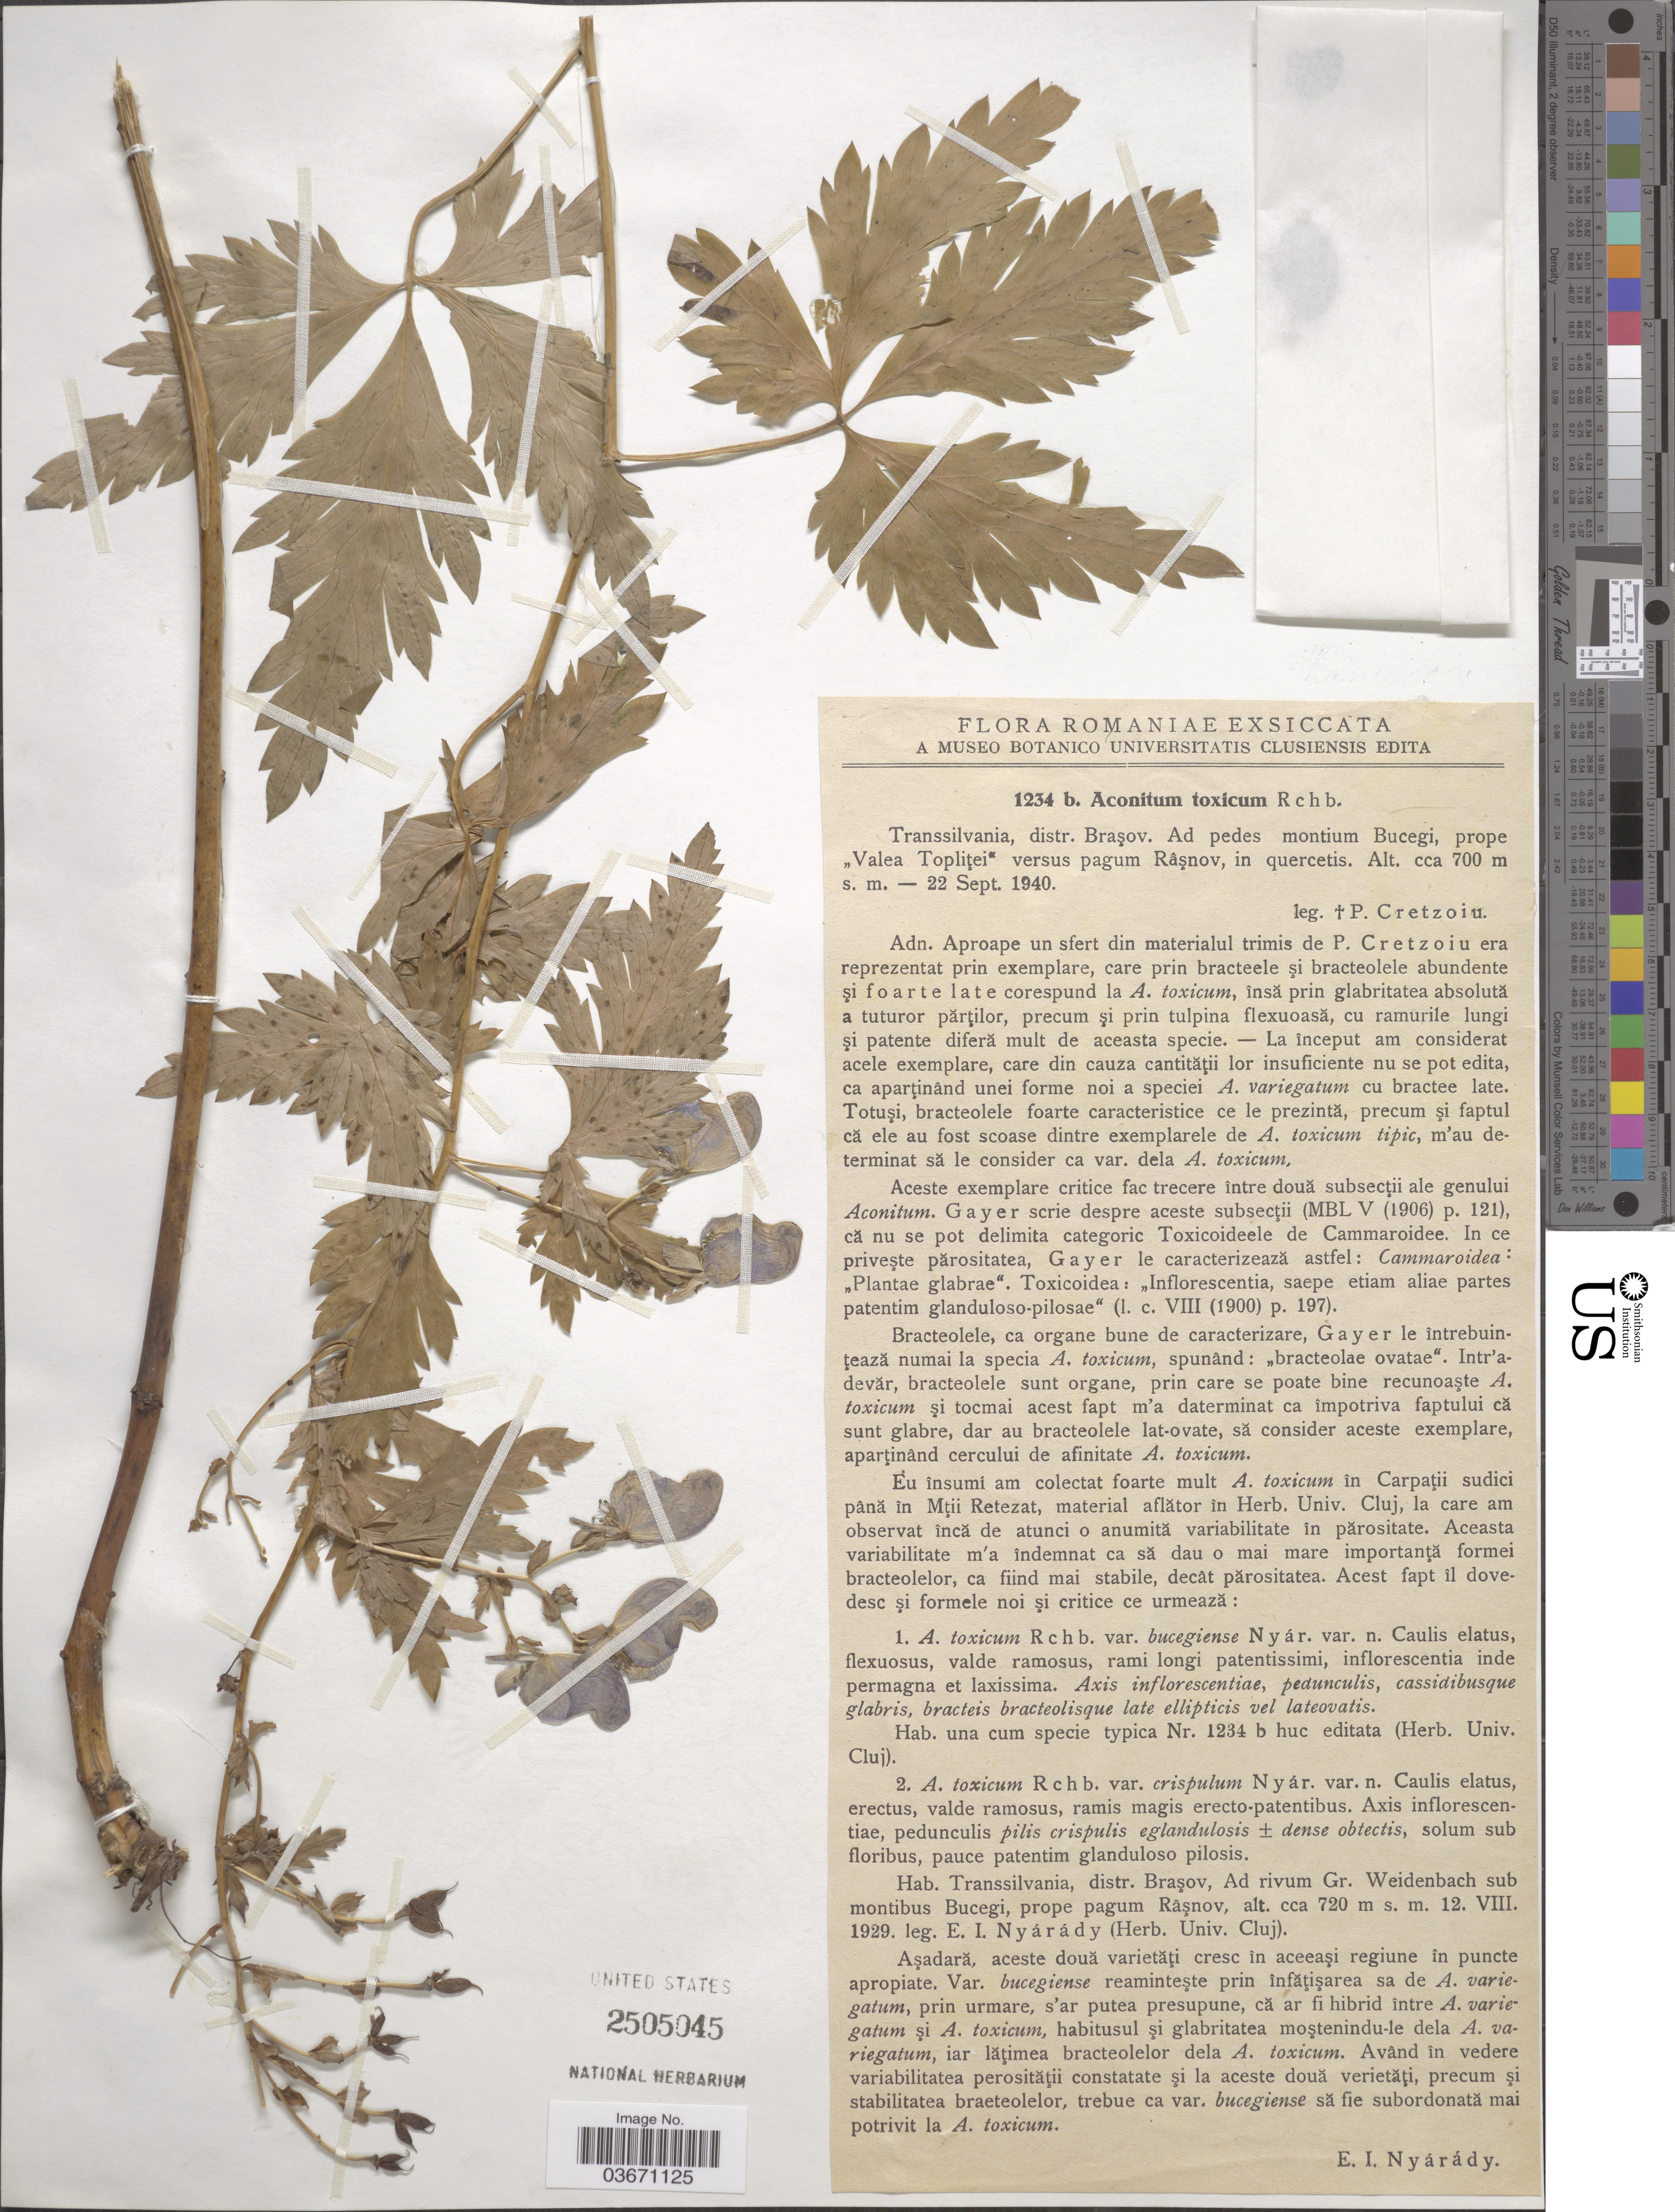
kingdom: Plantae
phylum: Tracheophyta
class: Magnoliopsida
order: Ranunculales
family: Ranunculaceae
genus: Aconitum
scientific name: Aconitum toxicum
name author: Rchb.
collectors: P. Cretzoiu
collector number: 1234b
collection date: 1940-09-22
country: Romania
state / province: Brasov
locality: Transsilvania, distr. Brasov. Ad pedes montium Bucegi, prope "Valea Toplitei" versus pagum Rasnov, in quercetis.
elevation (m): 700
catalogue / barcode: US 2505045